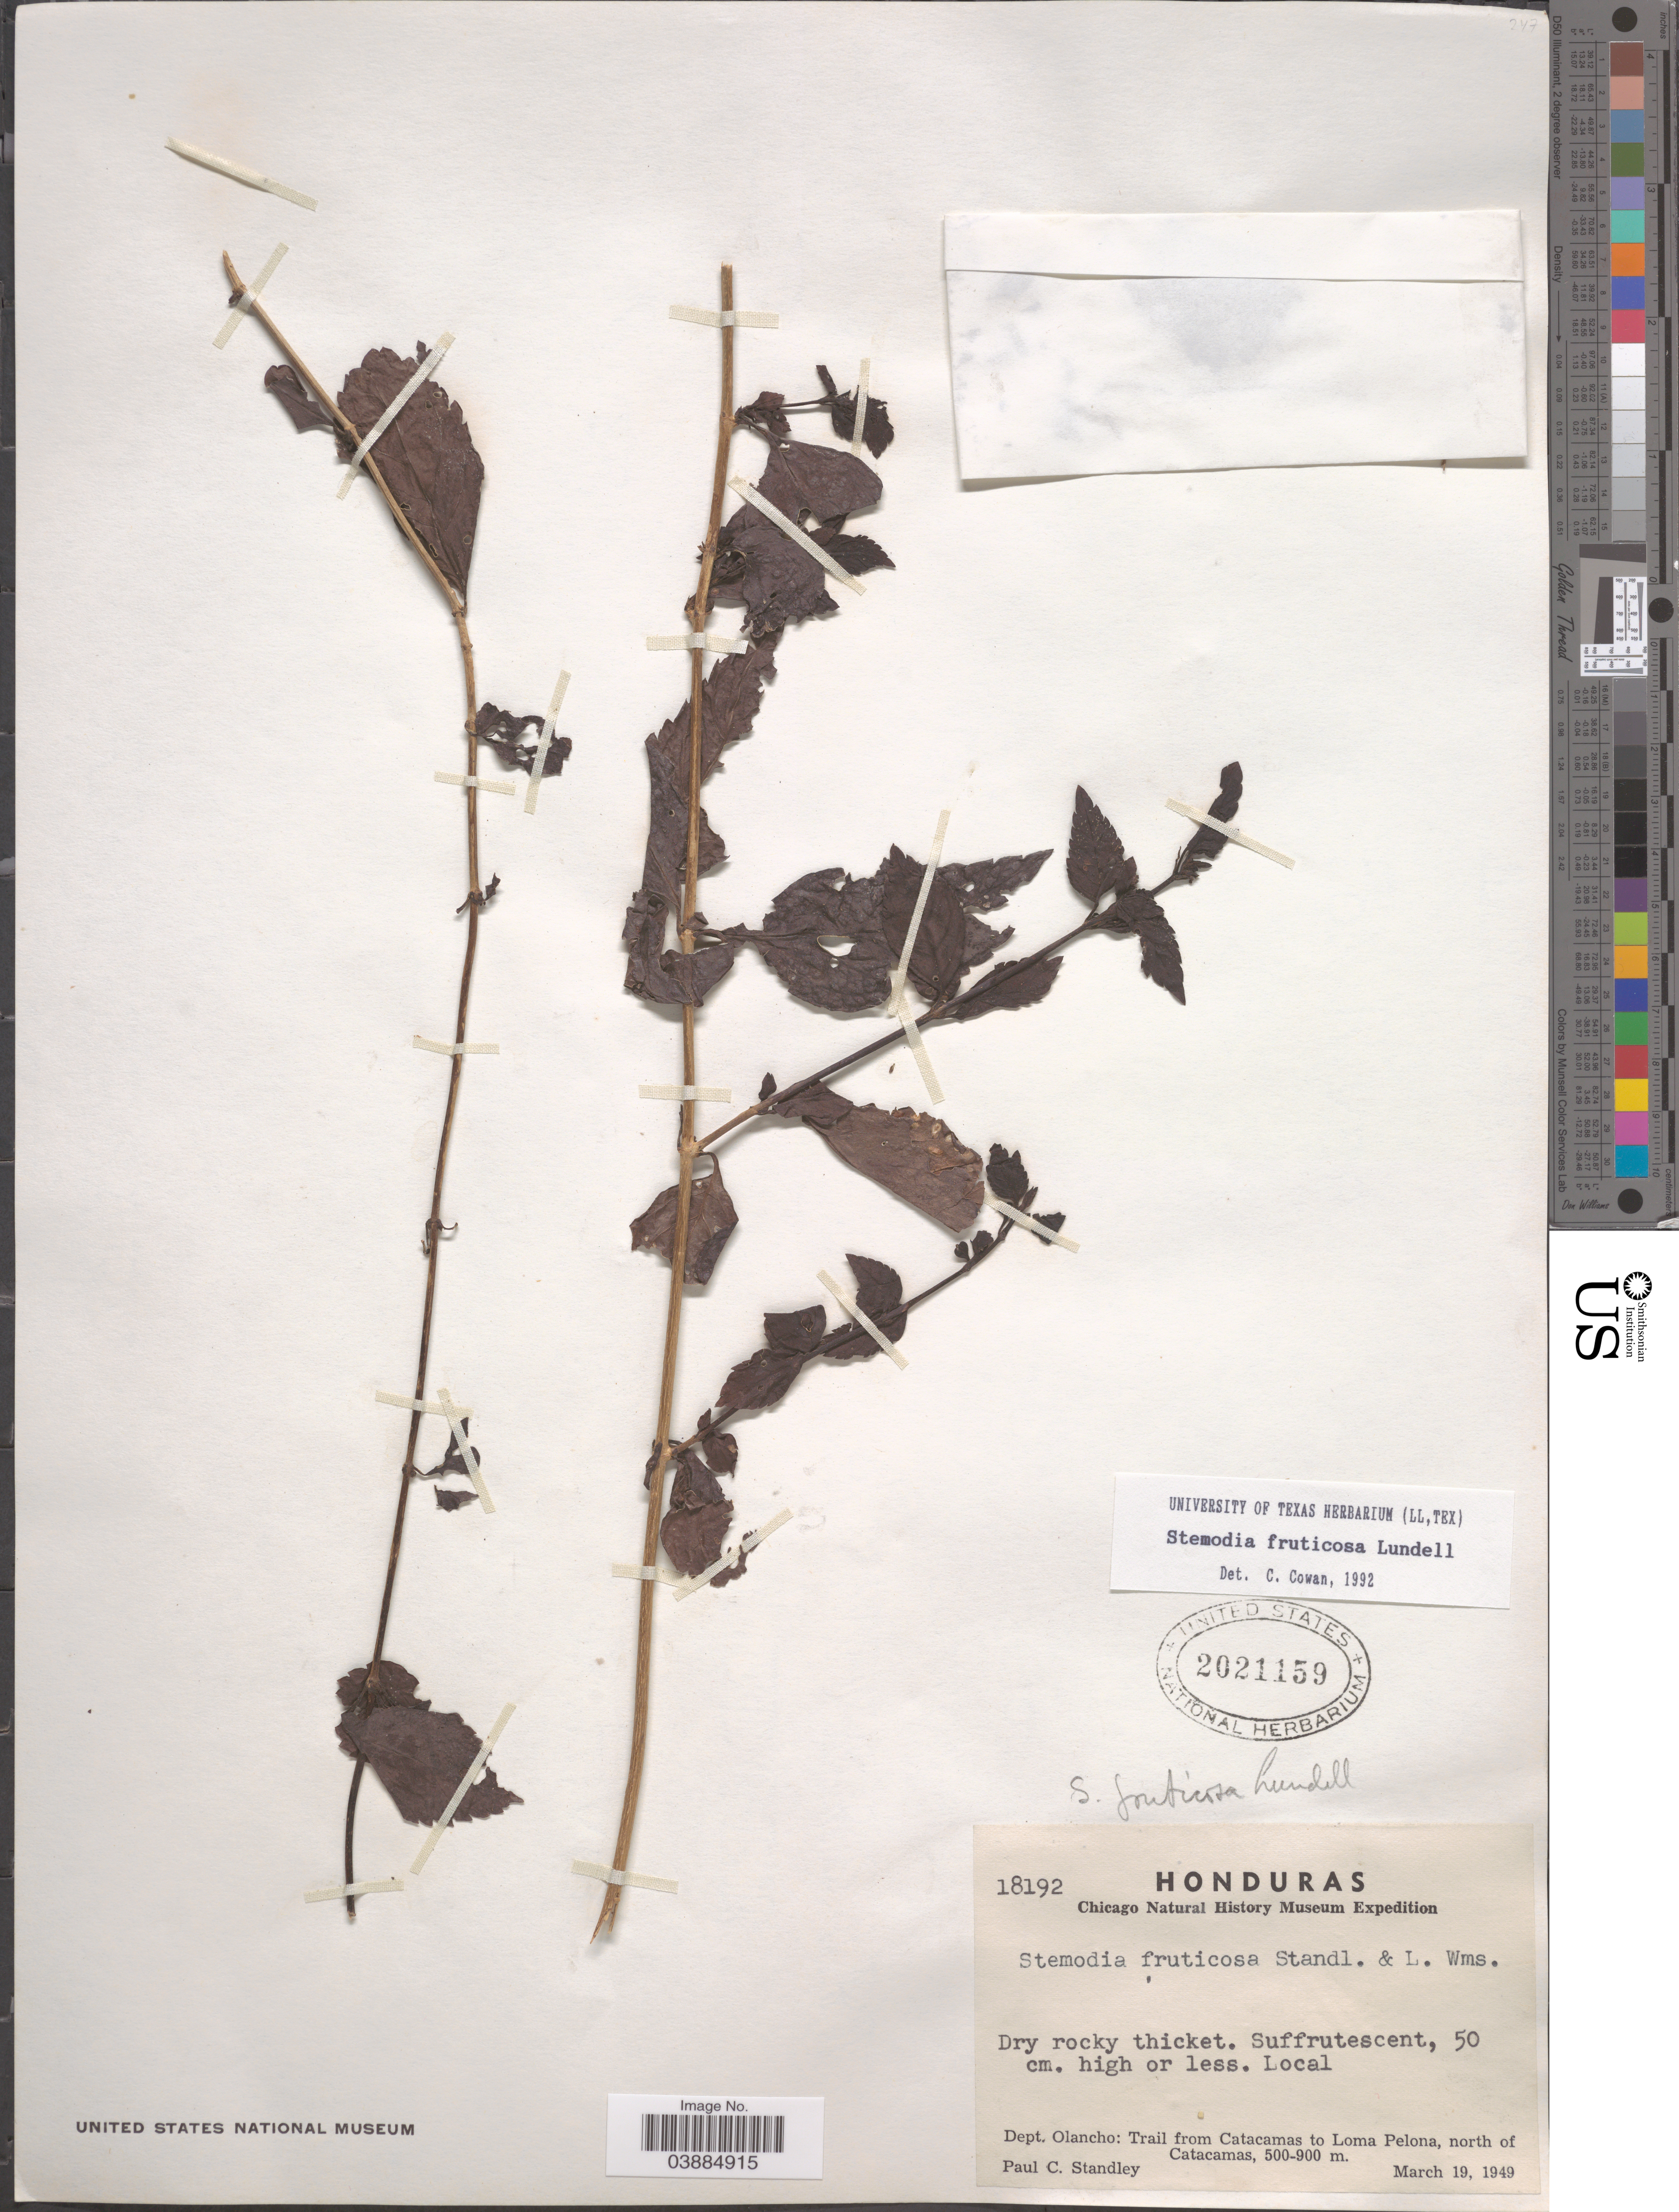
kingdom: Plantae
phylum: Tracheophyta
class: Magnoliopsida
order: Lamiales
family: Plantaginaceae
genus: Stemodia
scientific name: Stemodia fruticosa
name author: Lundell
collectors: P. C. Standley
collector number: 18192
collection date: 1949-03-19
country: Honduras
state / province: Olancho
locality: Dept. Olancho: Trail from Catacamas to Loma Pelona, north of Catacamas.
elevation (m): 500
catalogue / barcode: US 2021159